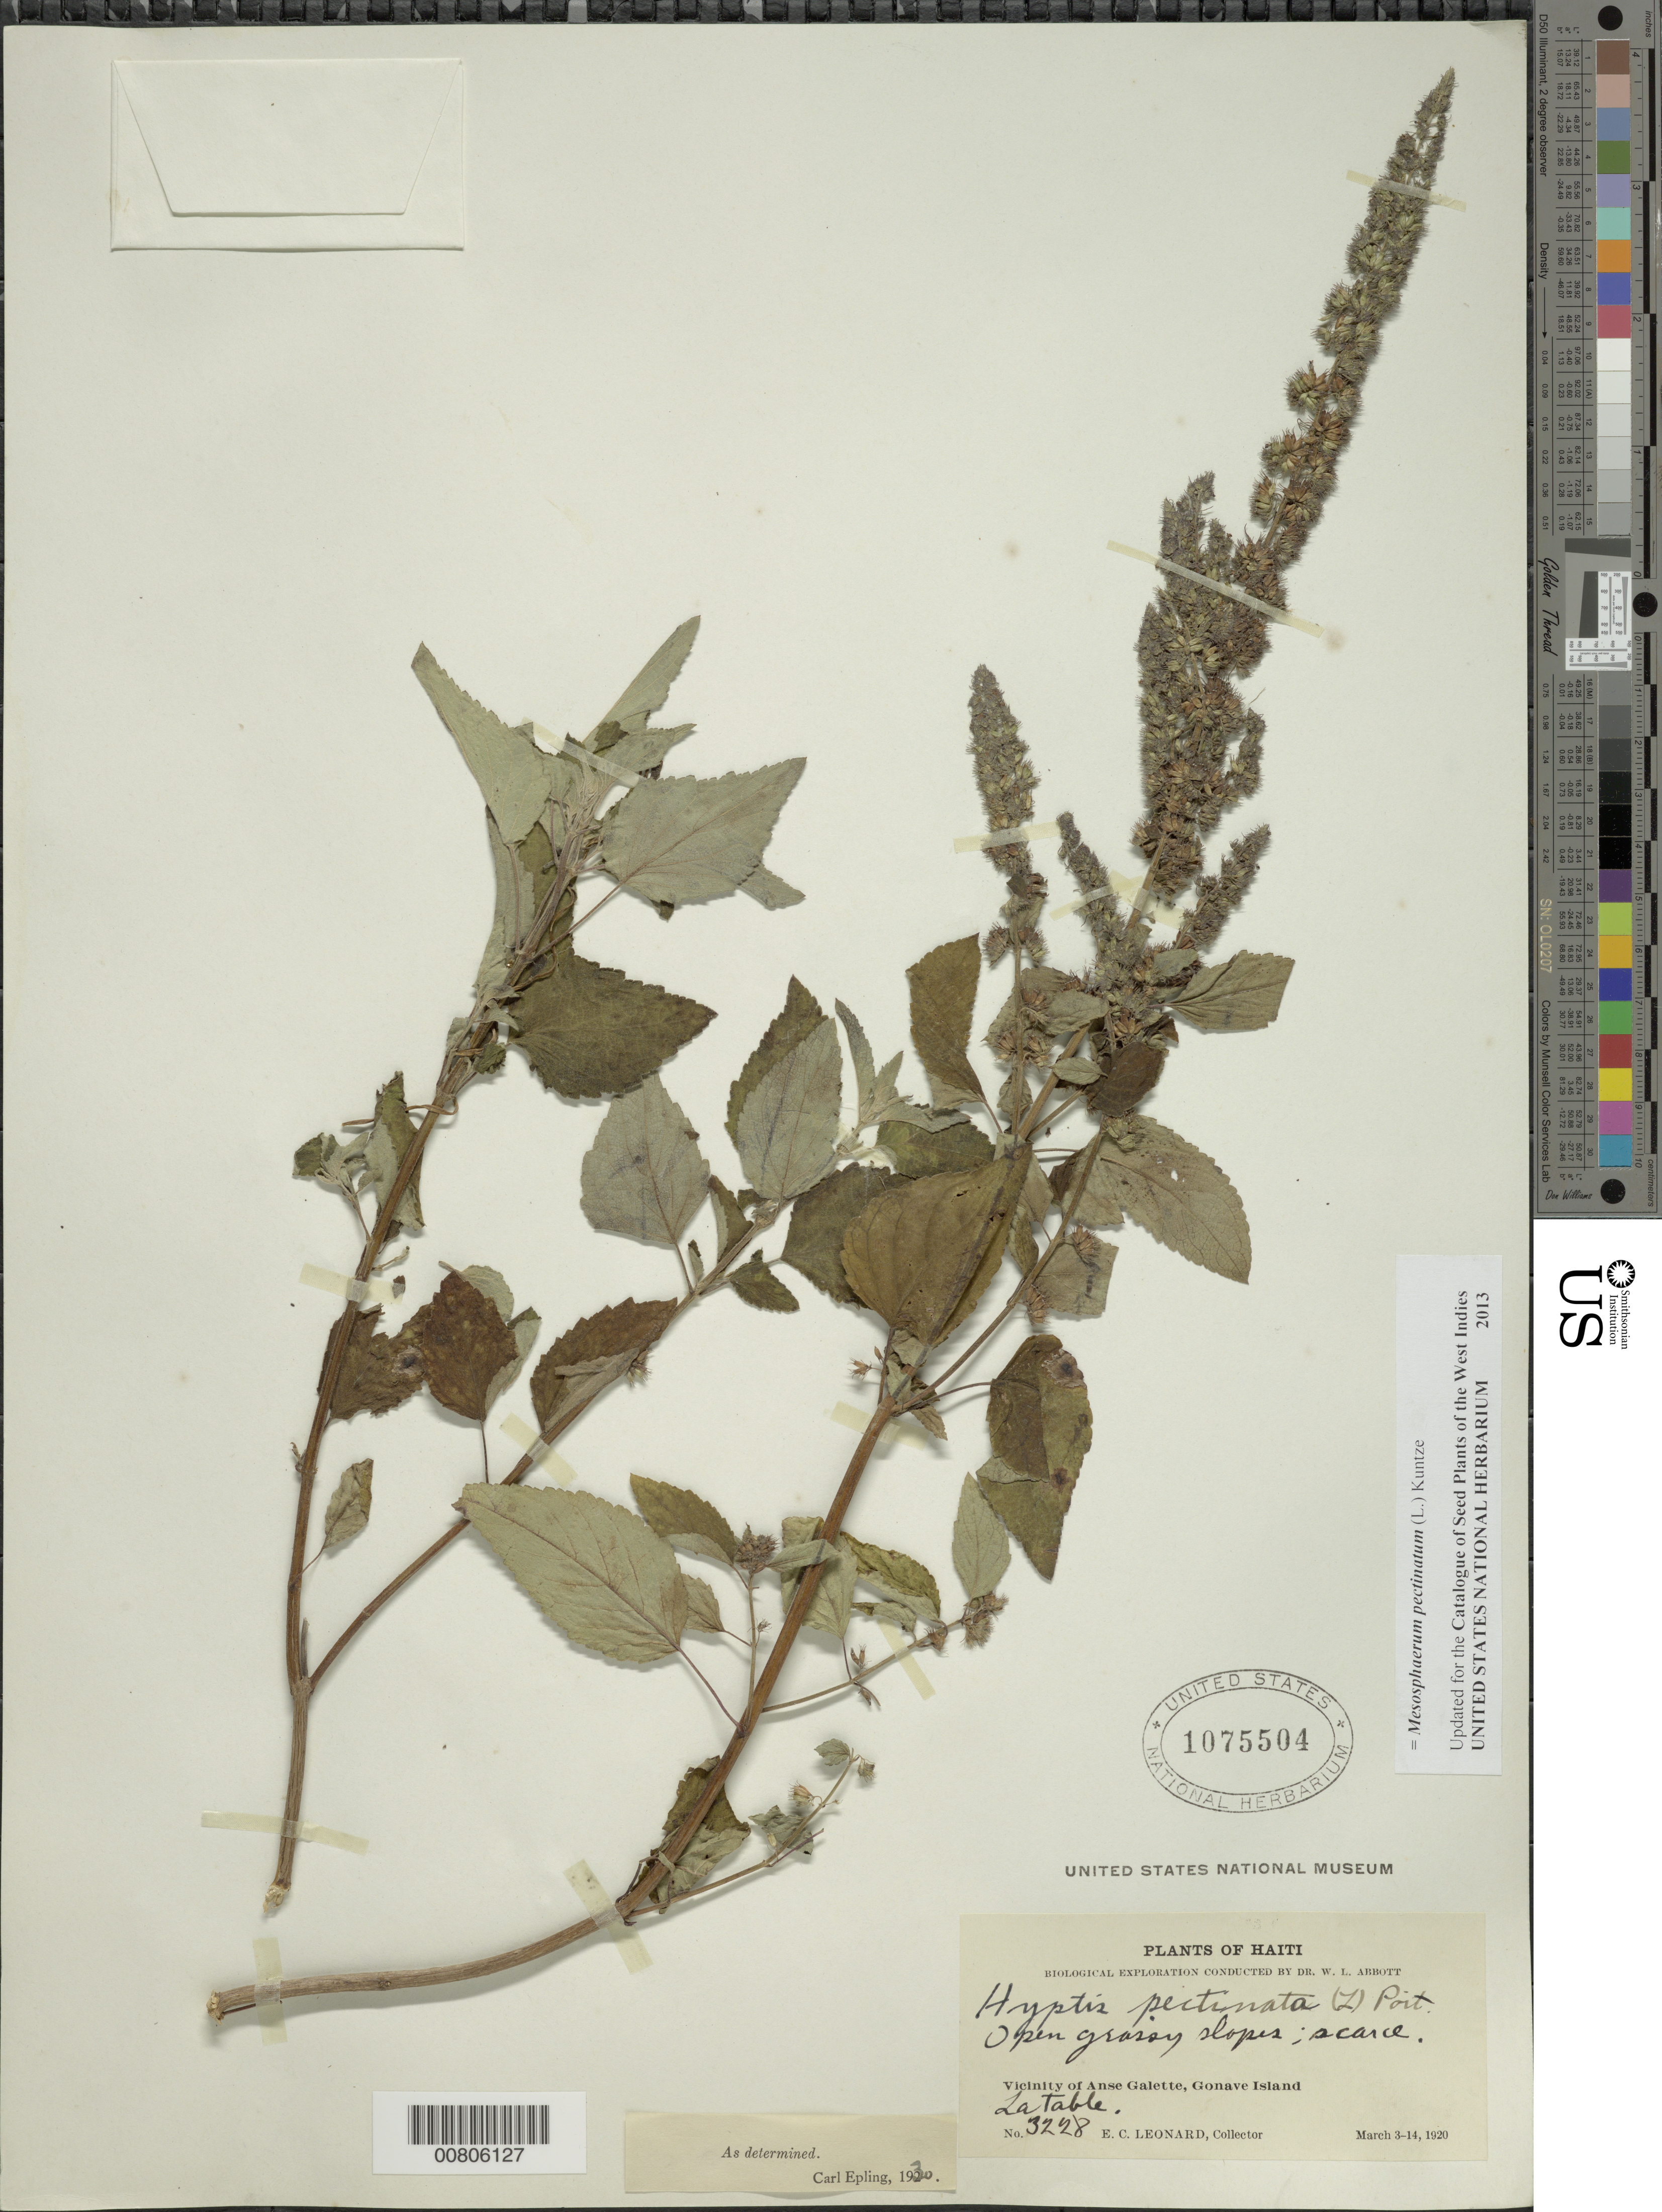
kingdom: Plantae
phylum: Tracheophyta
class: Magnoliopsida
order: Lamiales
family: Lamiaceae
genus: Mesosphaerum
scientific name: Mesosphaerum pectinatum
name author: (L.) Kuntze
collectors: E. C. Leonard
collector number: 3228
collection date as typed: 03 Mar 1920 to 14 Mar 1920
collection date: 1920-03-03/1920-03-14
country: Haiti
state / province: Ouest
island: Île de la Gonâve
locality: Vicinity of Anse Galette, La Table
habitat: Open grassy slopes; scarce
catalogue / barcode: US 1075504